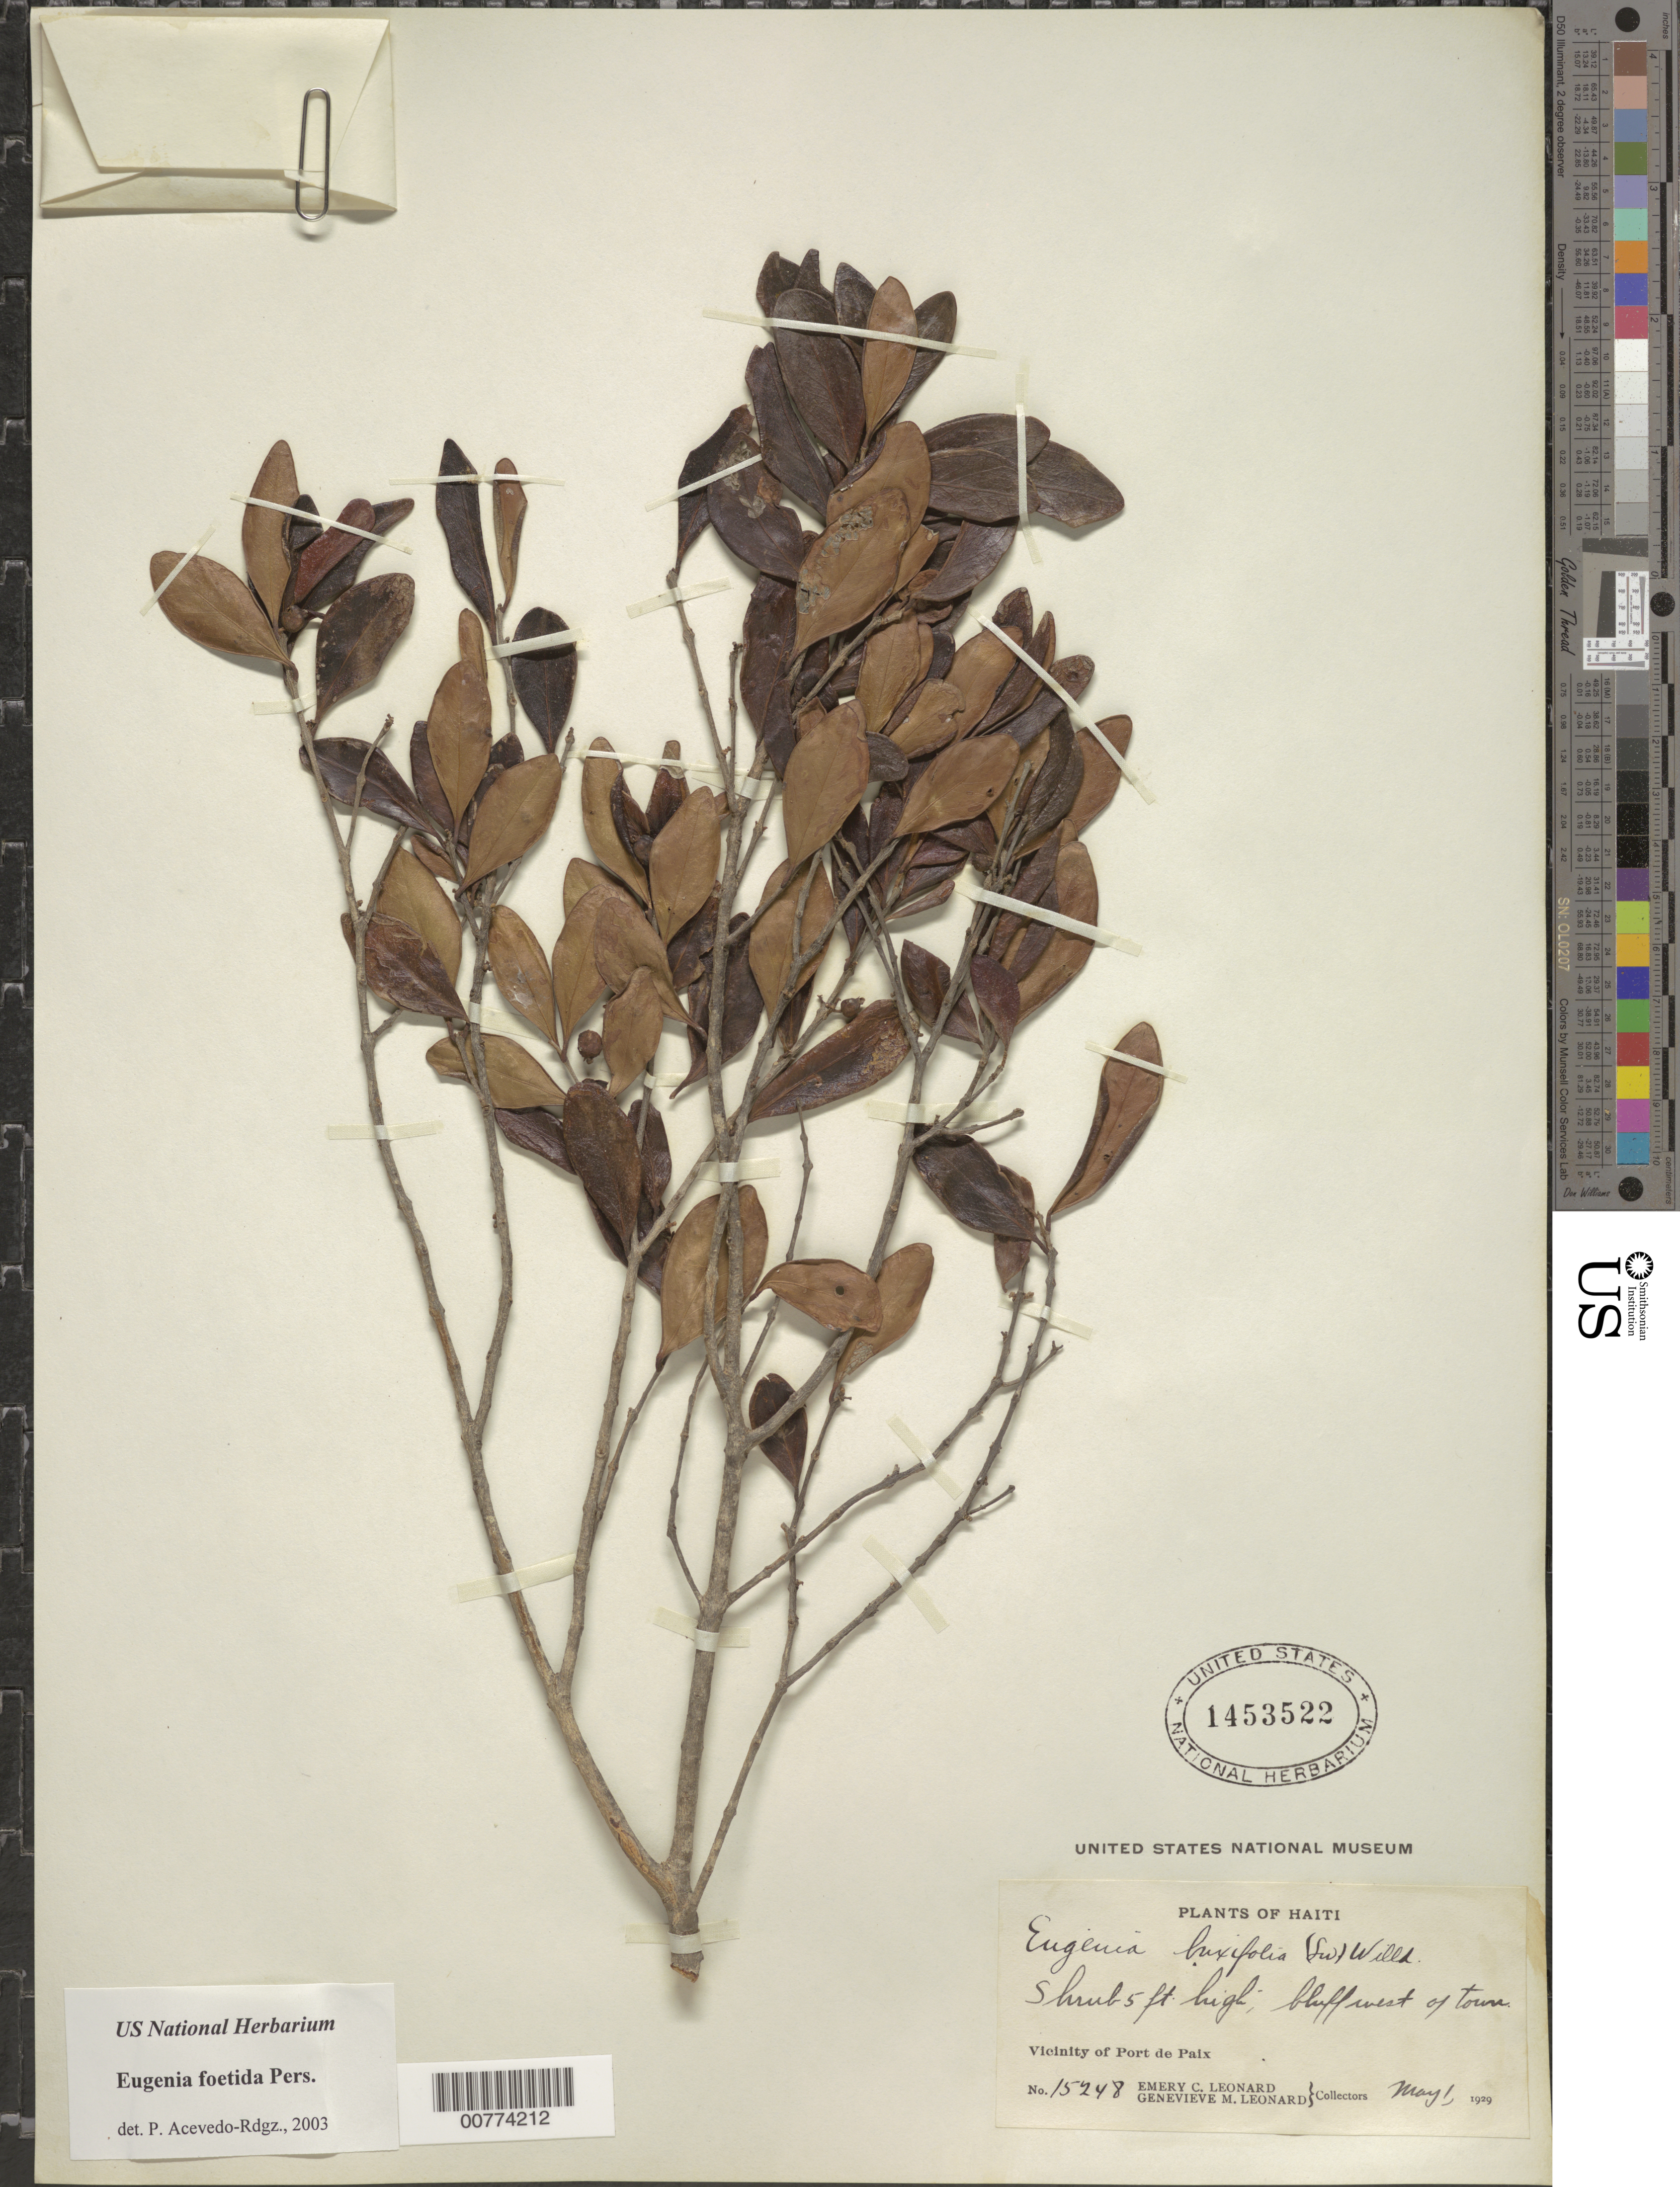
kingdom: Plantae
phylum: Tracheophyta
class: Magnoliopsida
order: Myrtales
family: Myrtaceae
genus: Eugenia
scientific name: Eugenia foetida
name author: Pers.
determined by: Acevedo-Rodríguez, P., (BOT), Smithsonian Institution - National Museum of Natural History (UNITED STATES)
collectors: E. C. Leonard & G. M. Leonard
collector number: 15248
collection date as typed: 01 May 1929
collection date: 1929-05-01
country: Haiti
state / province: Nord-Ouest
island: Hispaniola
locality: Vicinity of Port de Paix, bluff west of town.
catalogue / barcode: US 1453522